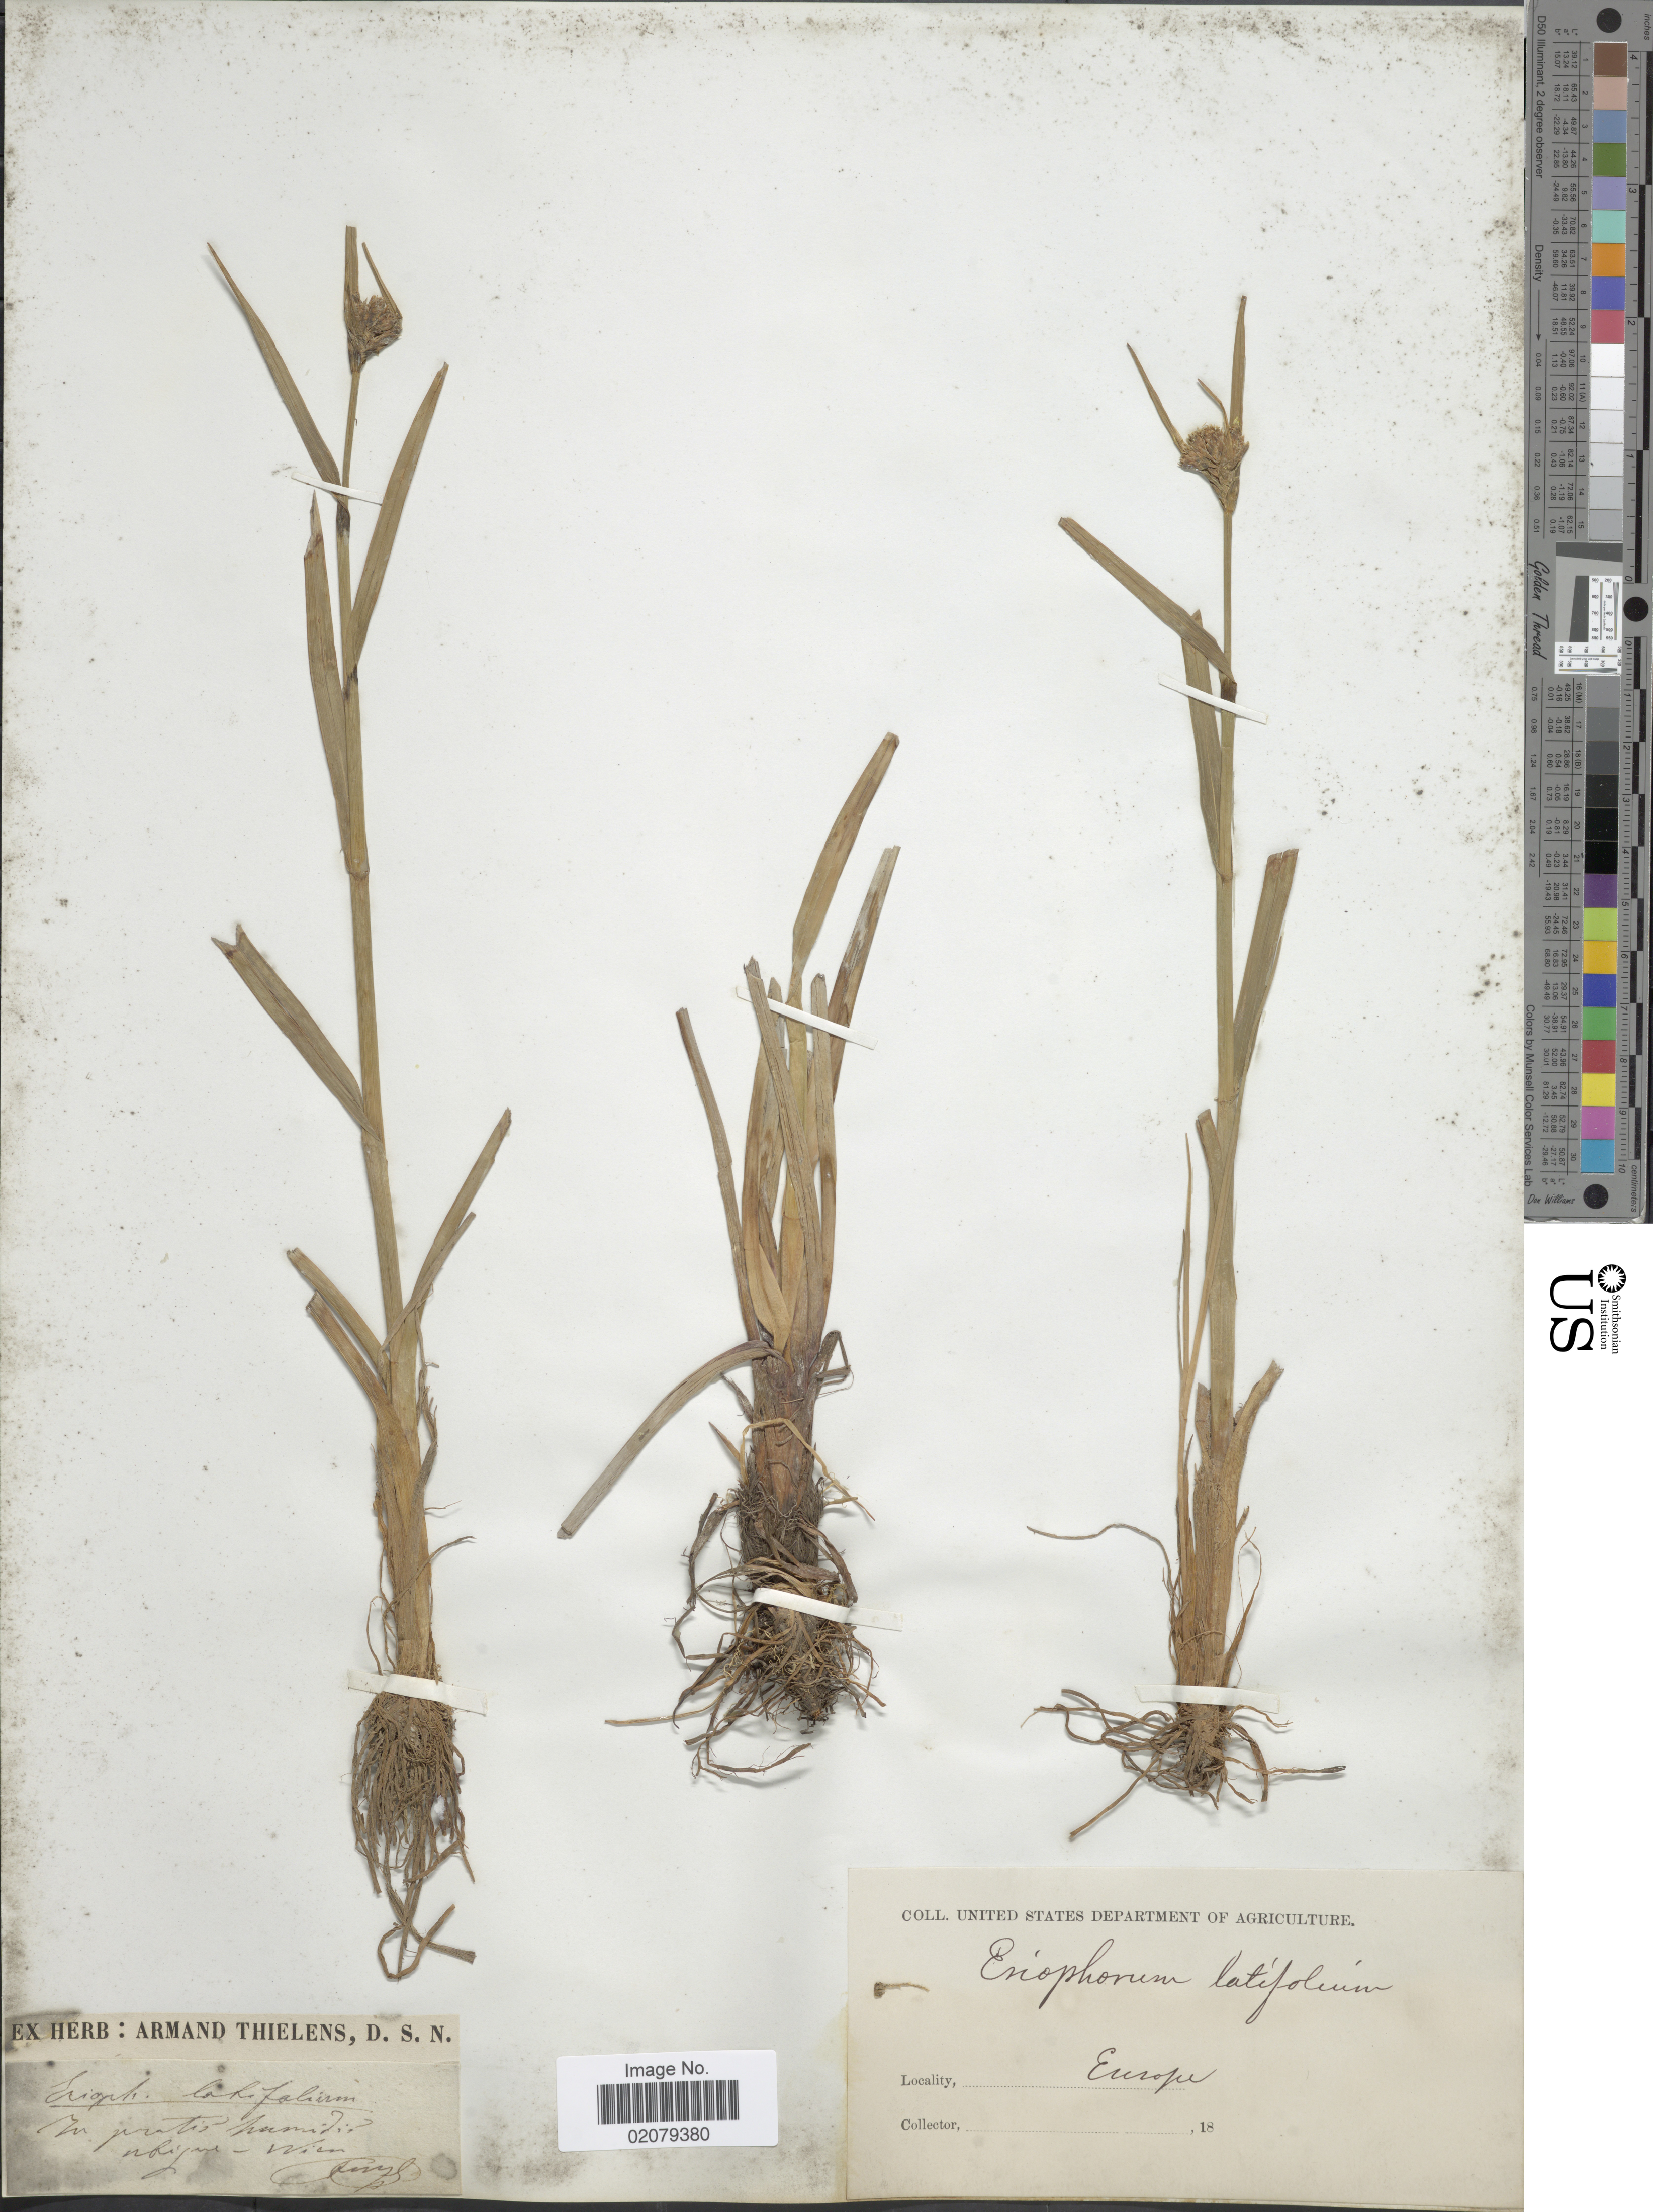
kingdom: Plantae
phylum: Tracheophyta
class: Liliopsida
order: Poales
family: Cyperaceae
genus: Eriophorum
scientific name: Eriophorum latifolium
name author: Hoppe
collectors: ex herb. Armand Thielens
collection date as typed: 18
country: Austria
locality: Europe, In prartis humido INbijare Wien [interpreted]